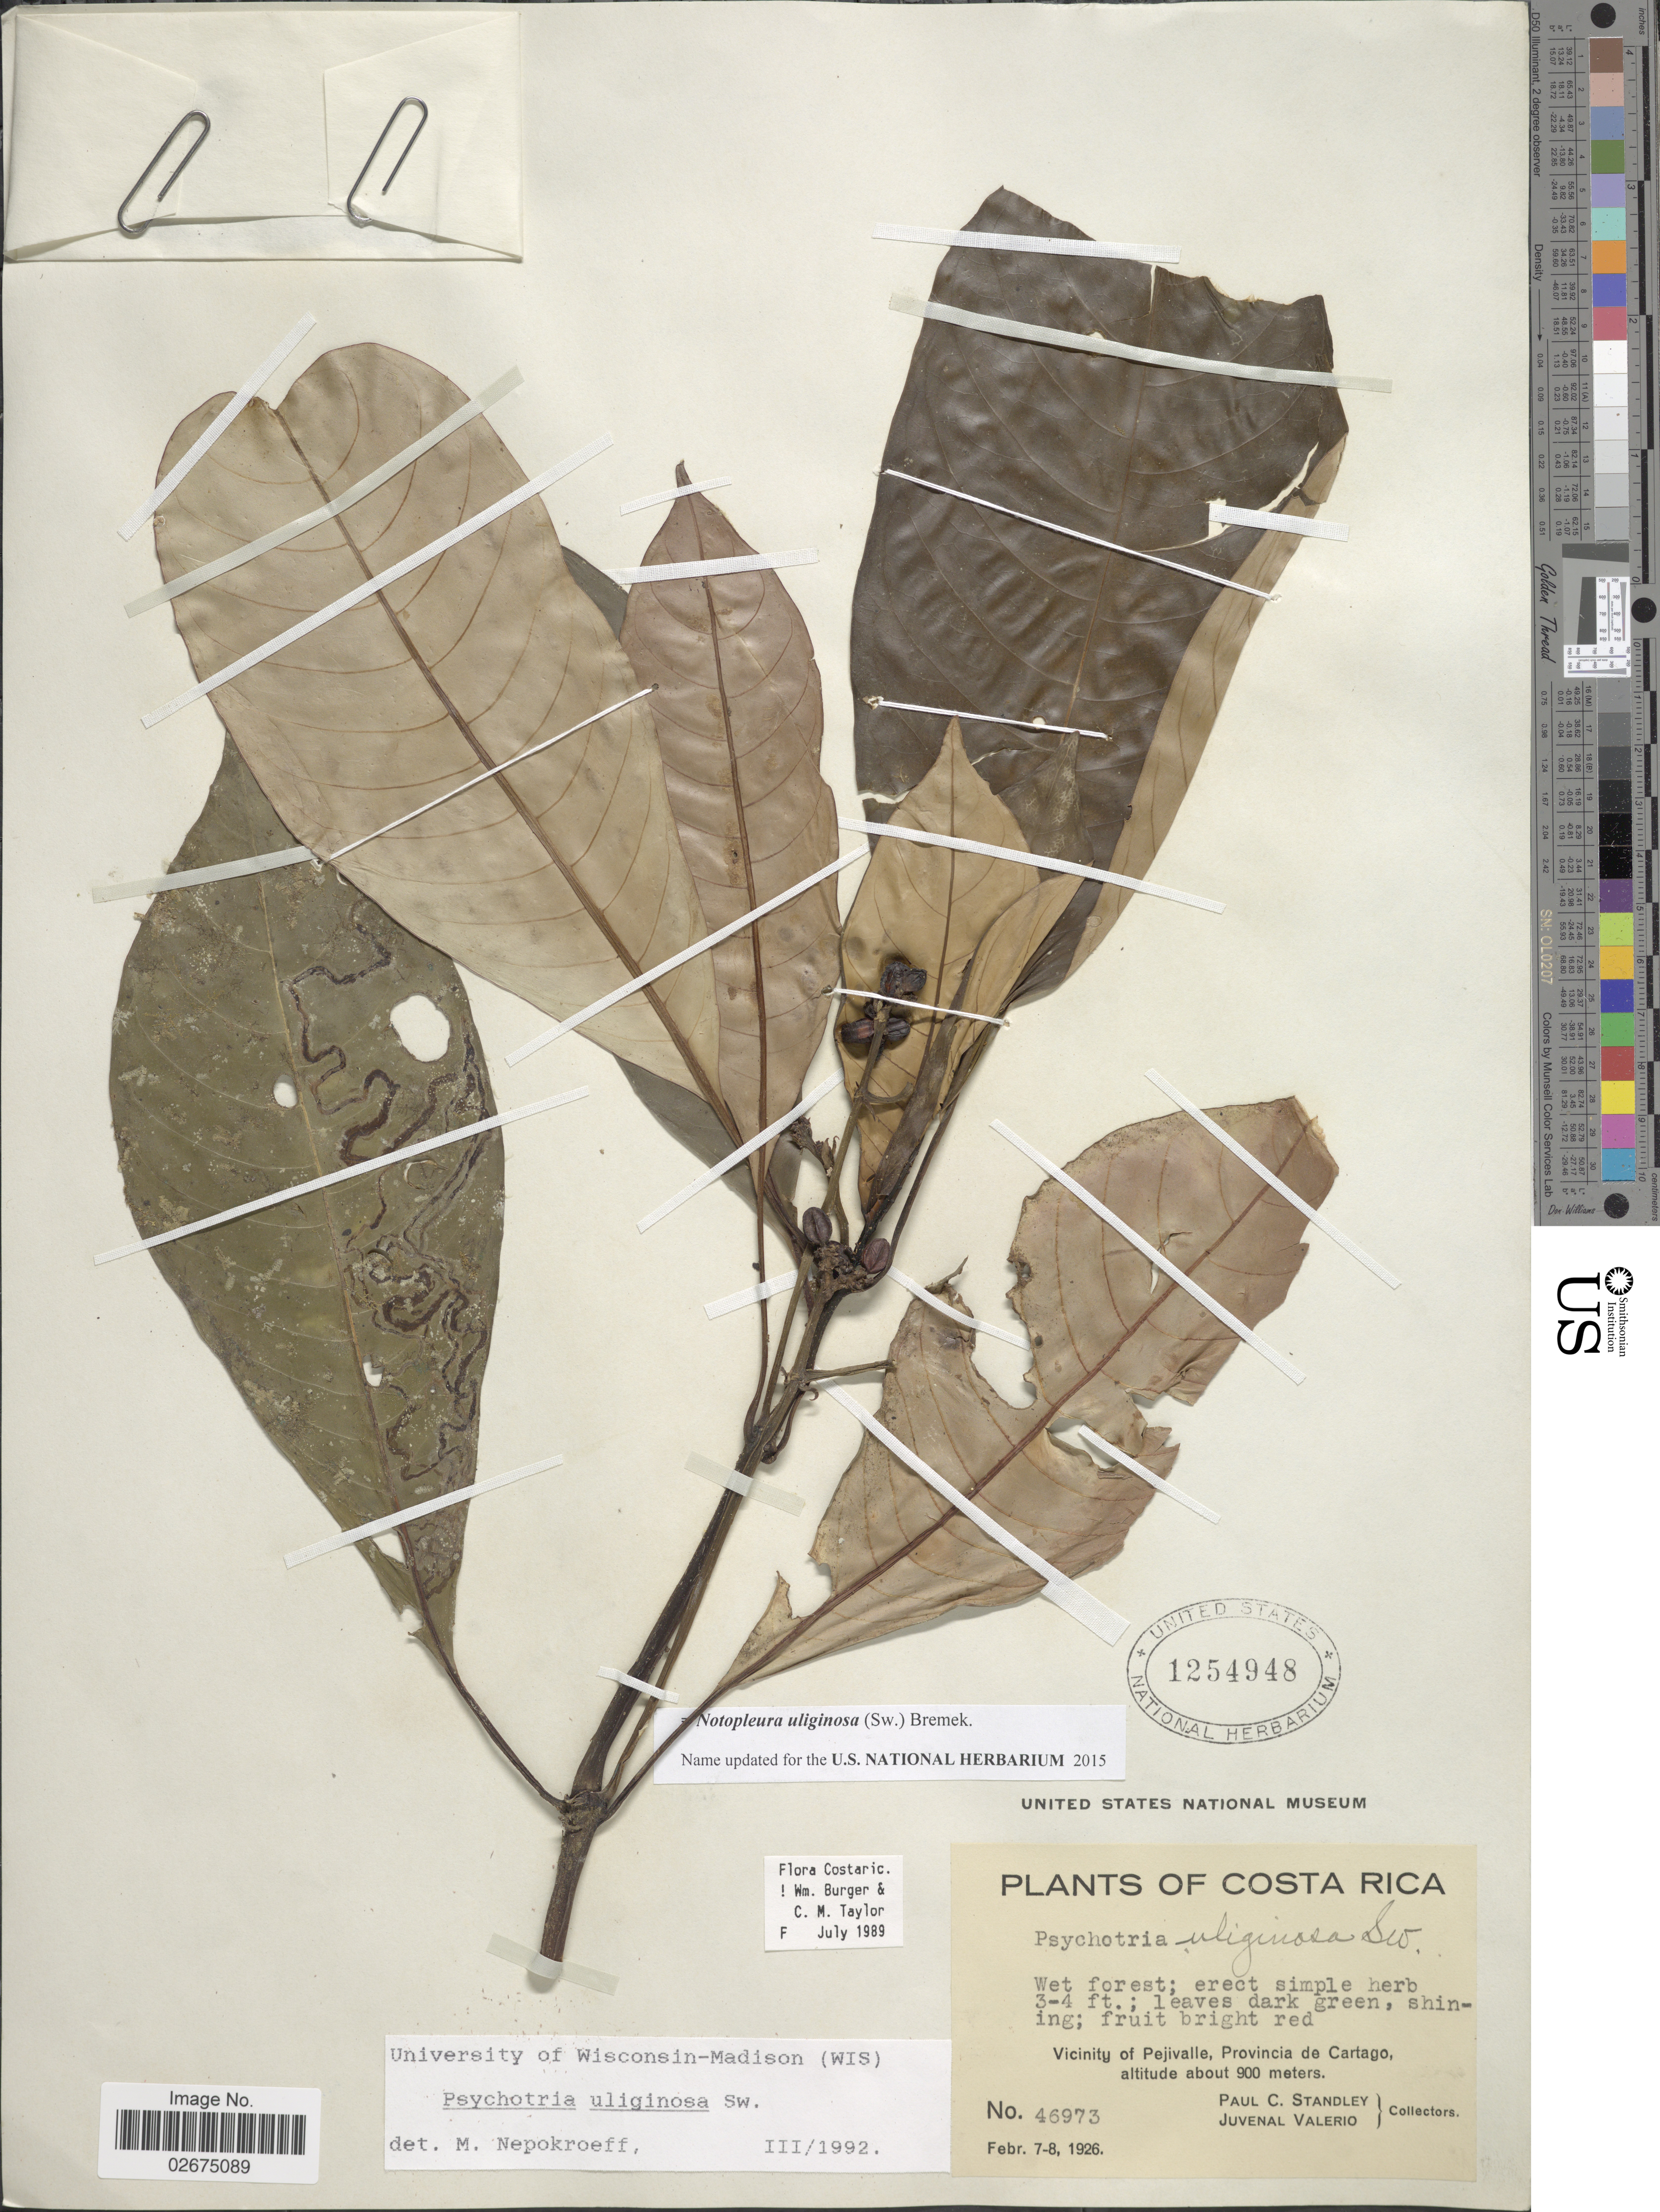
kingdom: Plantae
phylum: Tracheophyta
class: Magnoliopsida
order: Gentianales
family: Rubiaceae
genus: Notopleura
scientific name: Notopleura uliginosa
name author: (Sw.) Bremek.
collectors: P. C. Standley & J. Valerio R.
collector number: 46973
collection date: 1926-02-07/1926-02-08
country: Costa Rica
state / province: Cartago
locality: Vicinity of Pejivalle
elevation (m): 900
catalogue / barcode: US 1254948